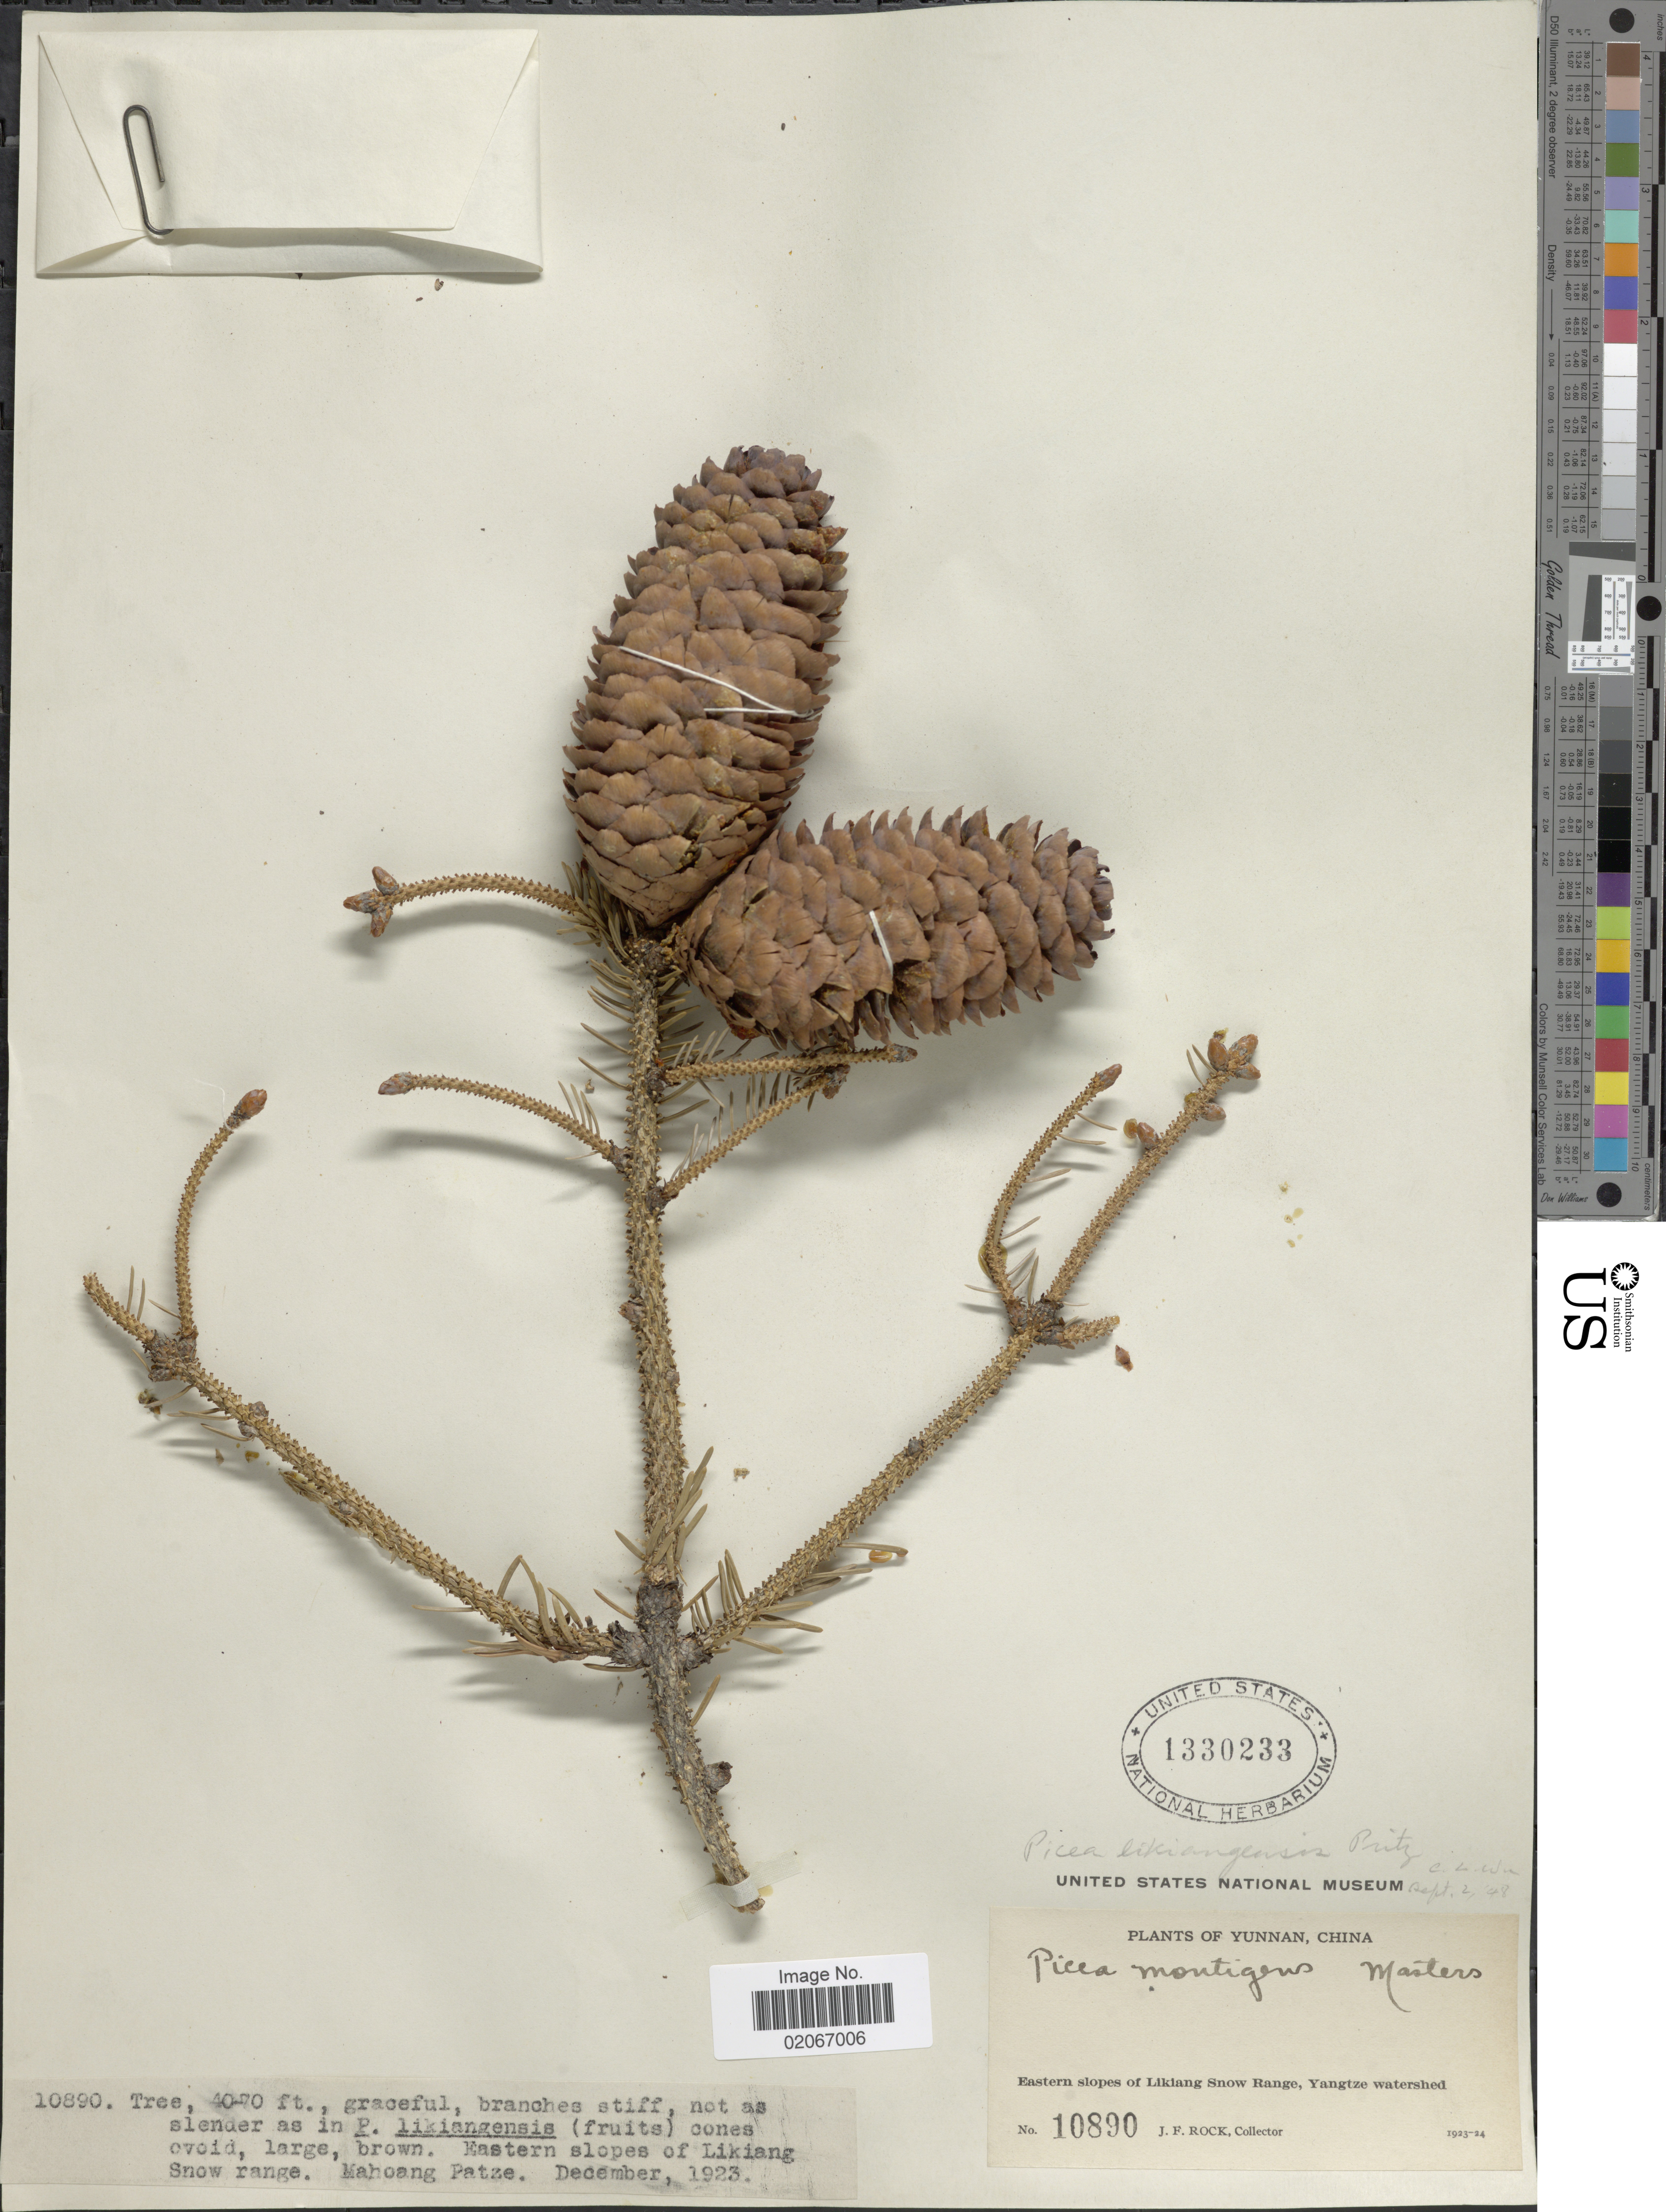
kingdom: Plantae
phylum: Tracheophyta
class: Pinopsida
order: Pinales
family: Pinaceae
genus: Picea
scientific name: Picea likiangensis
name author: (Franch.) E. Pritz.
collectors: J. Rock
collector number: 10890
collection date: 1923-12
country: China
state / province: Yunnan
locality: Eastern slopes of Likiang Snow Range, Yangtze watershed. Mahoang Patze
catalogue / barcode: US 1330233